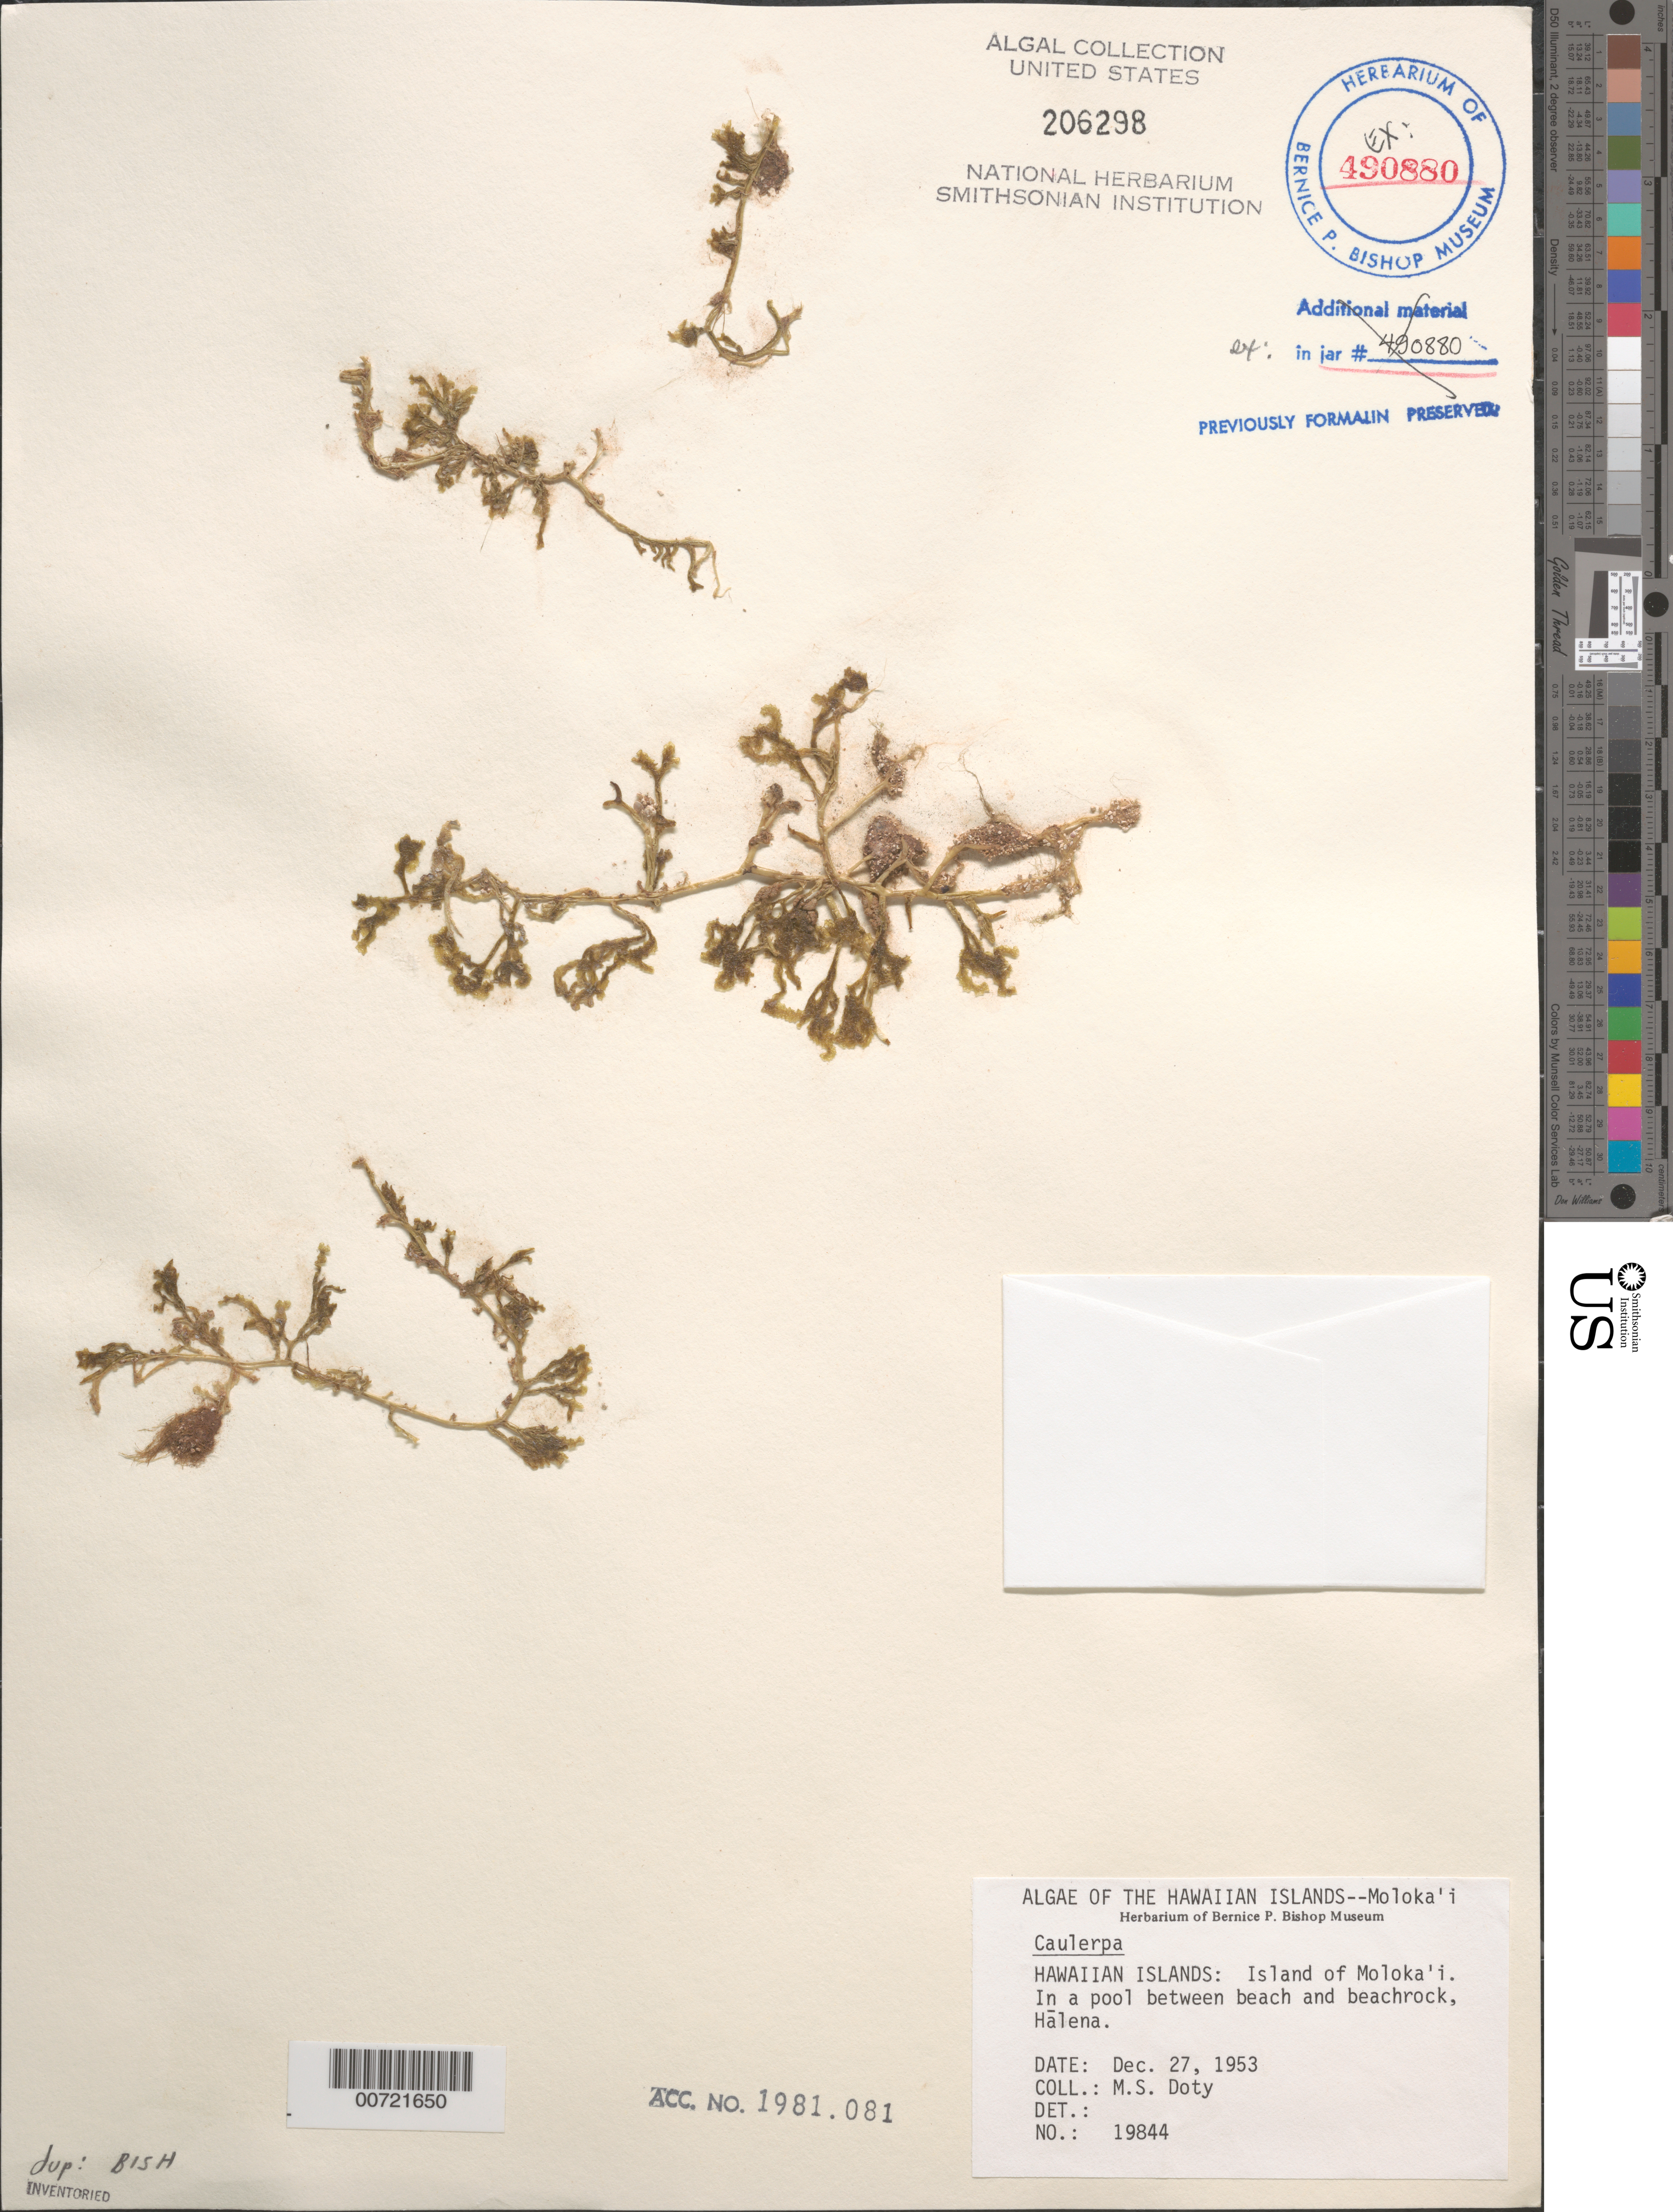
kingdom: Plantae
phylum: Chlorophyta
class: Ulvophyceae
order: Bryopsidales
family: Caulerpaceae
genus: Caulerpa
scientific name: Caulerpa sp.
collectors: M. S. Doty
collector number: MSD 19844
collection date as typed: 27 Dec 1953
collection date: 1953-12-27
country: United States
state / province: Hawaii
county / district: Maui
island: Moloka'i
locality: Halena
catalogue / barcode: US 206298